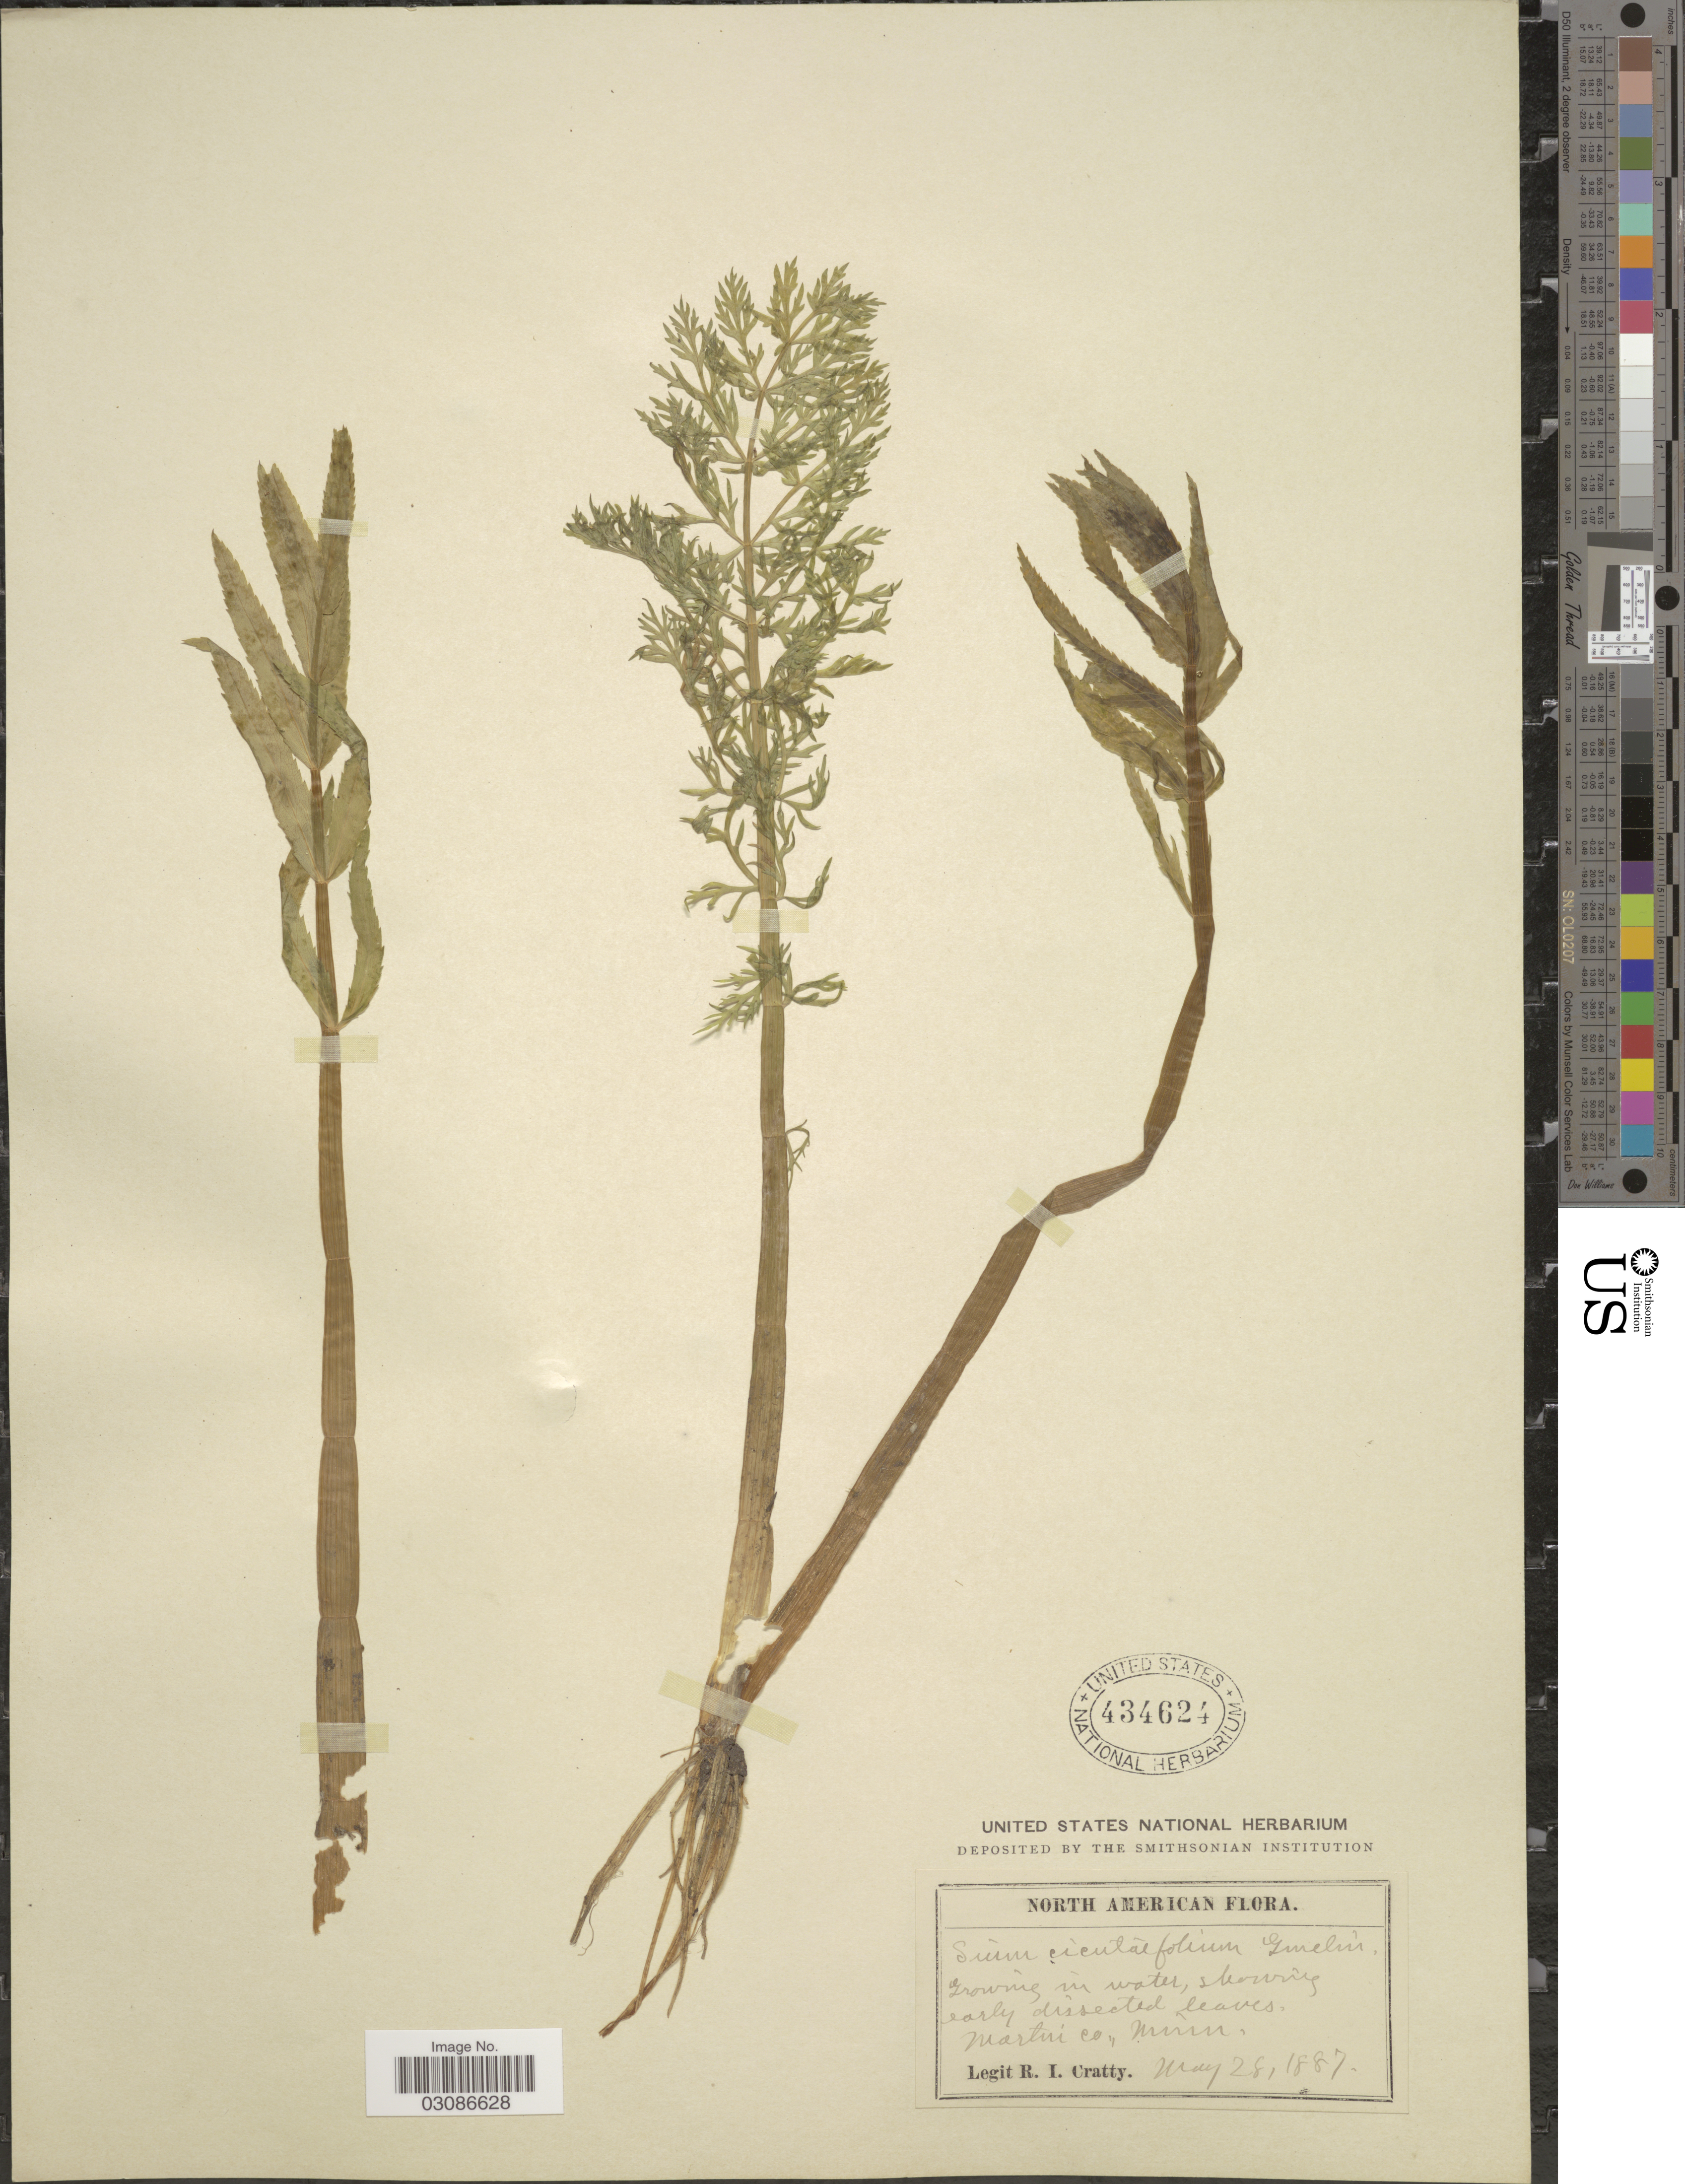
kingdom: Plantae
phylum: Tracheophyta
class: Magnoliopsida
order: Apiales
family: Apiaceae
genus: Sium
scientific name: Sium suave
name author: Walter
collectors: R. Cratty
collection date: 1887-05-28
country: United States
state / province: Minnesota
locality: Martini Co.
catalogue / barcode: US 434624